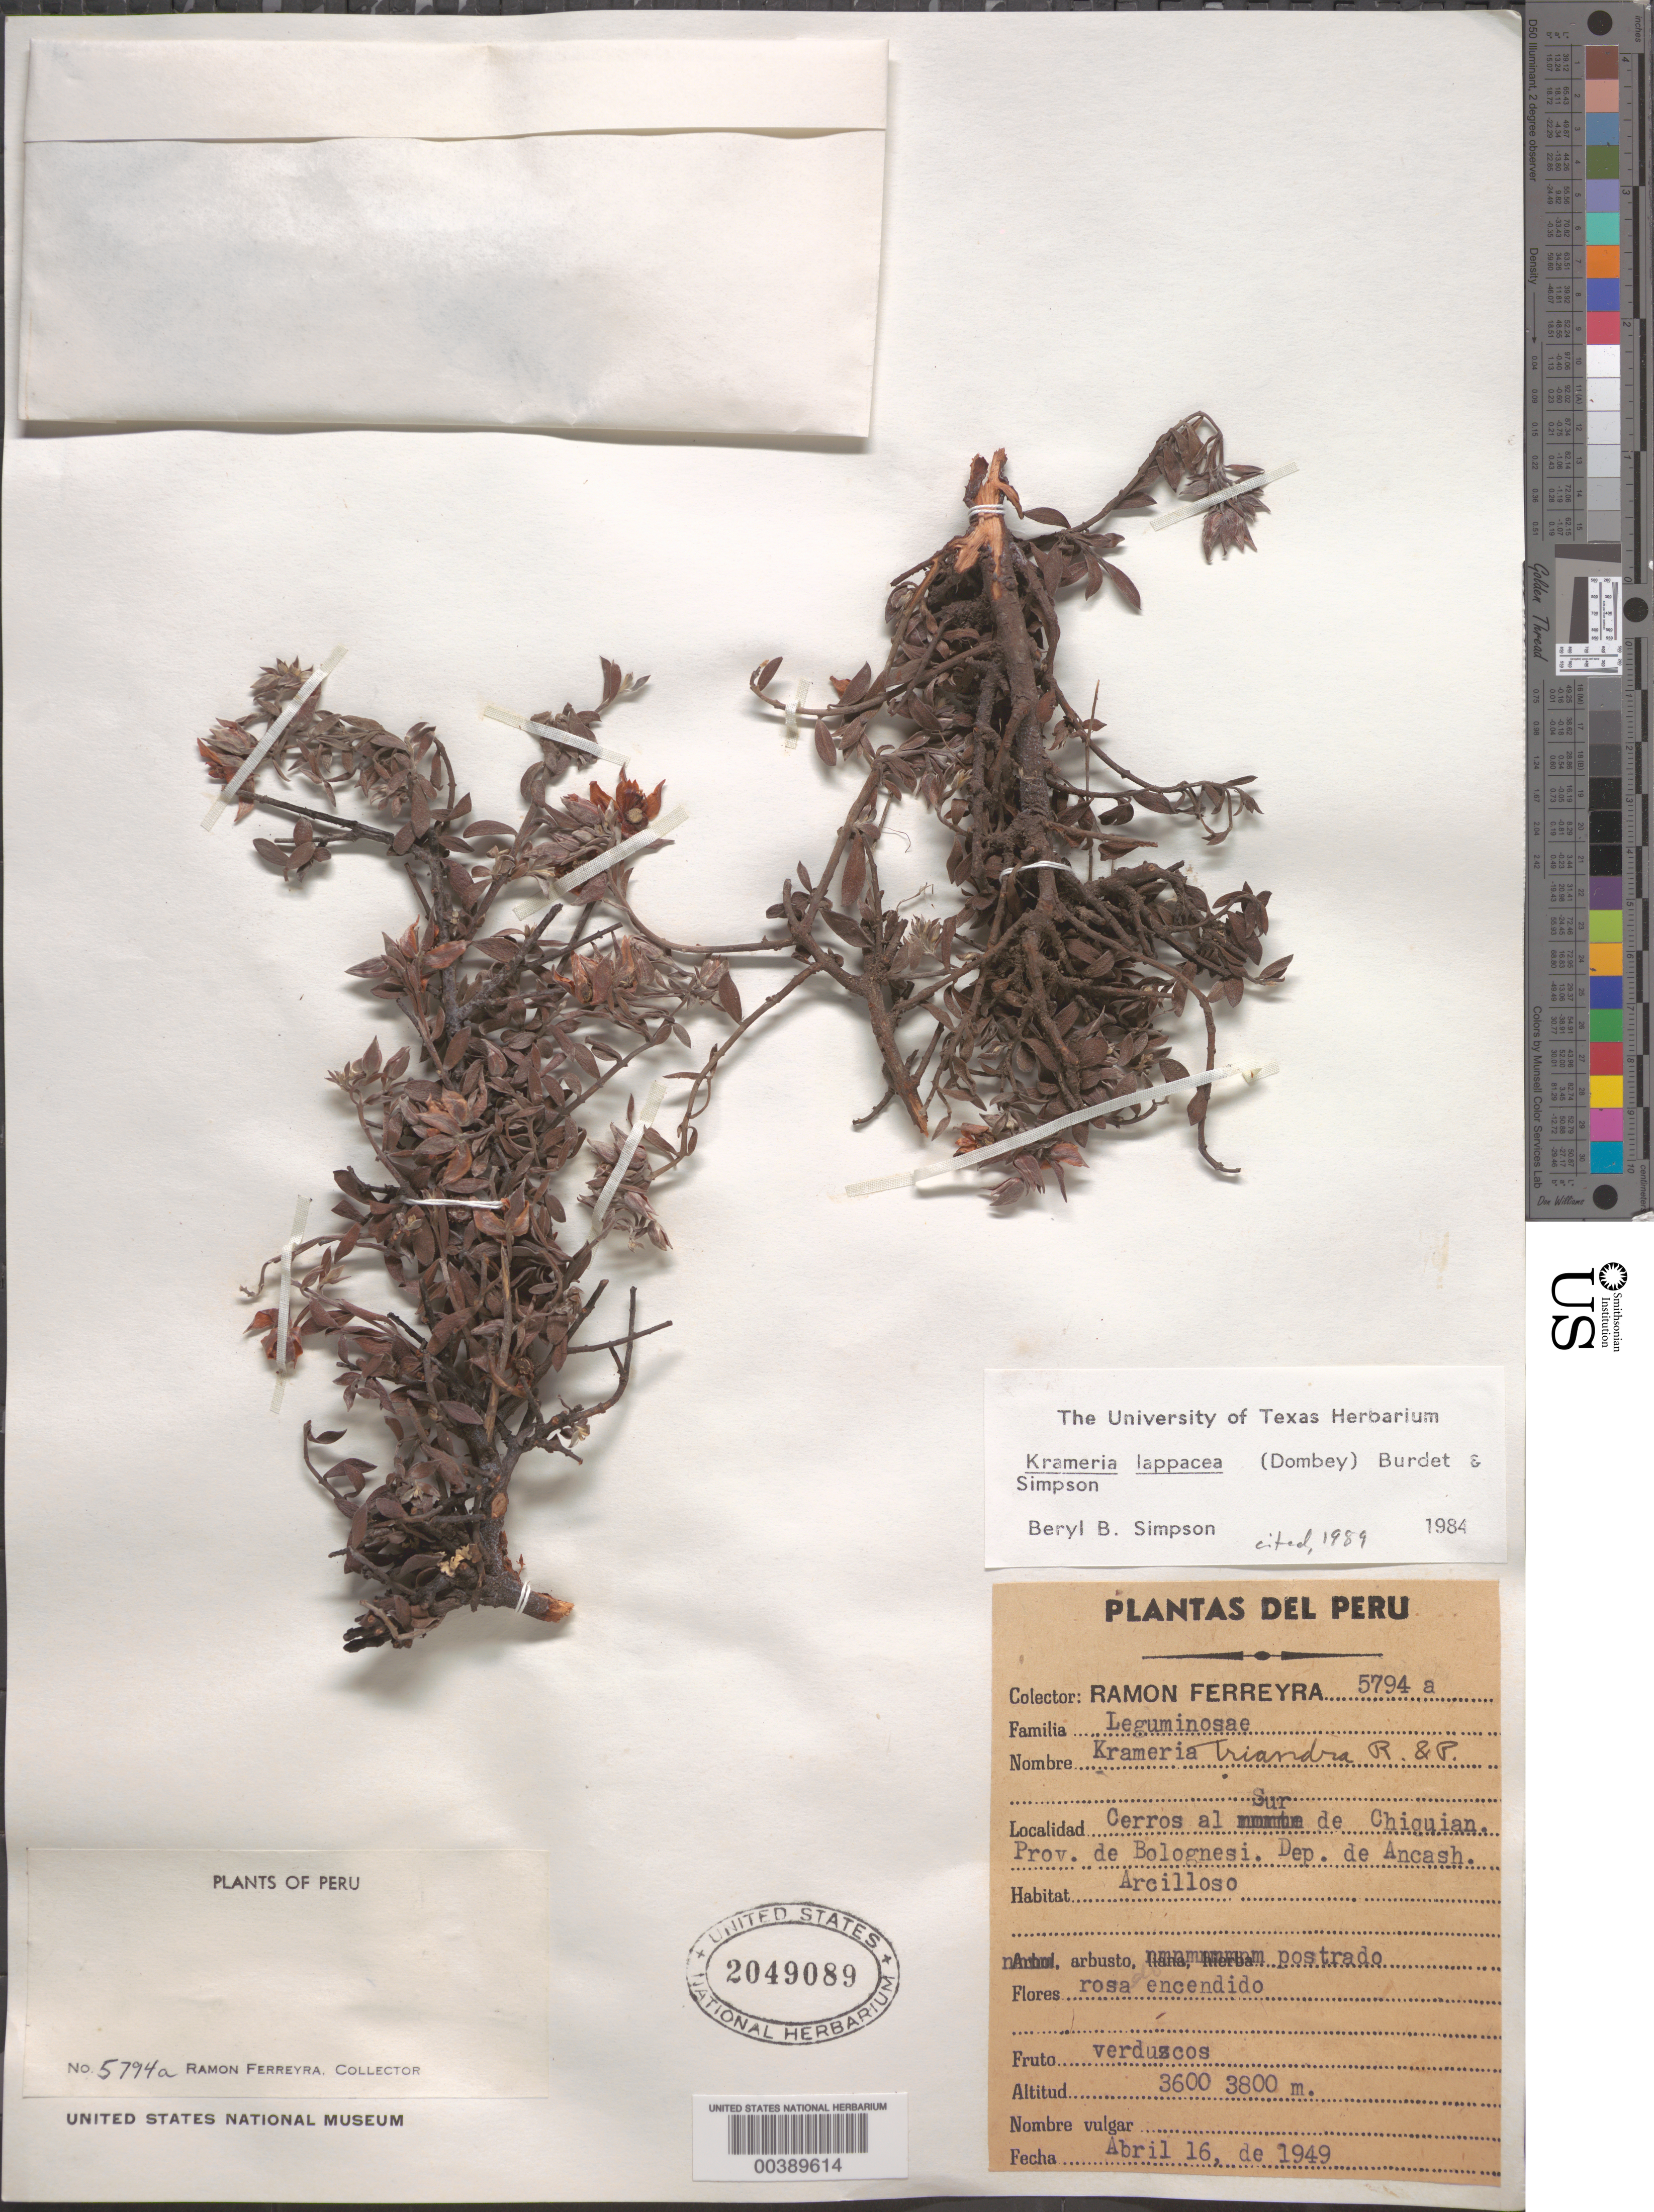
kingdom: Plantae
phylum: Tracheophyta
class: Magnoliopsida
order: Zygophyllales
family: Krameriaceae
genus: Krameria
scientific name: Krameria lappacea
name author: (Dombey) Burdet & B.B. Simpson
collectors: R. A. Ferreyra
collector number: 5794a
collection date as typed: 16 Apr 1949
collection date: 1949-04-16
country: Peru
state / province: Ancash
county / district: Bolognesi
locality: cerros al sur de Chiquián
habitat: Arcilloso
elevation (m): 3600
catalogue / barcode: US 2049089